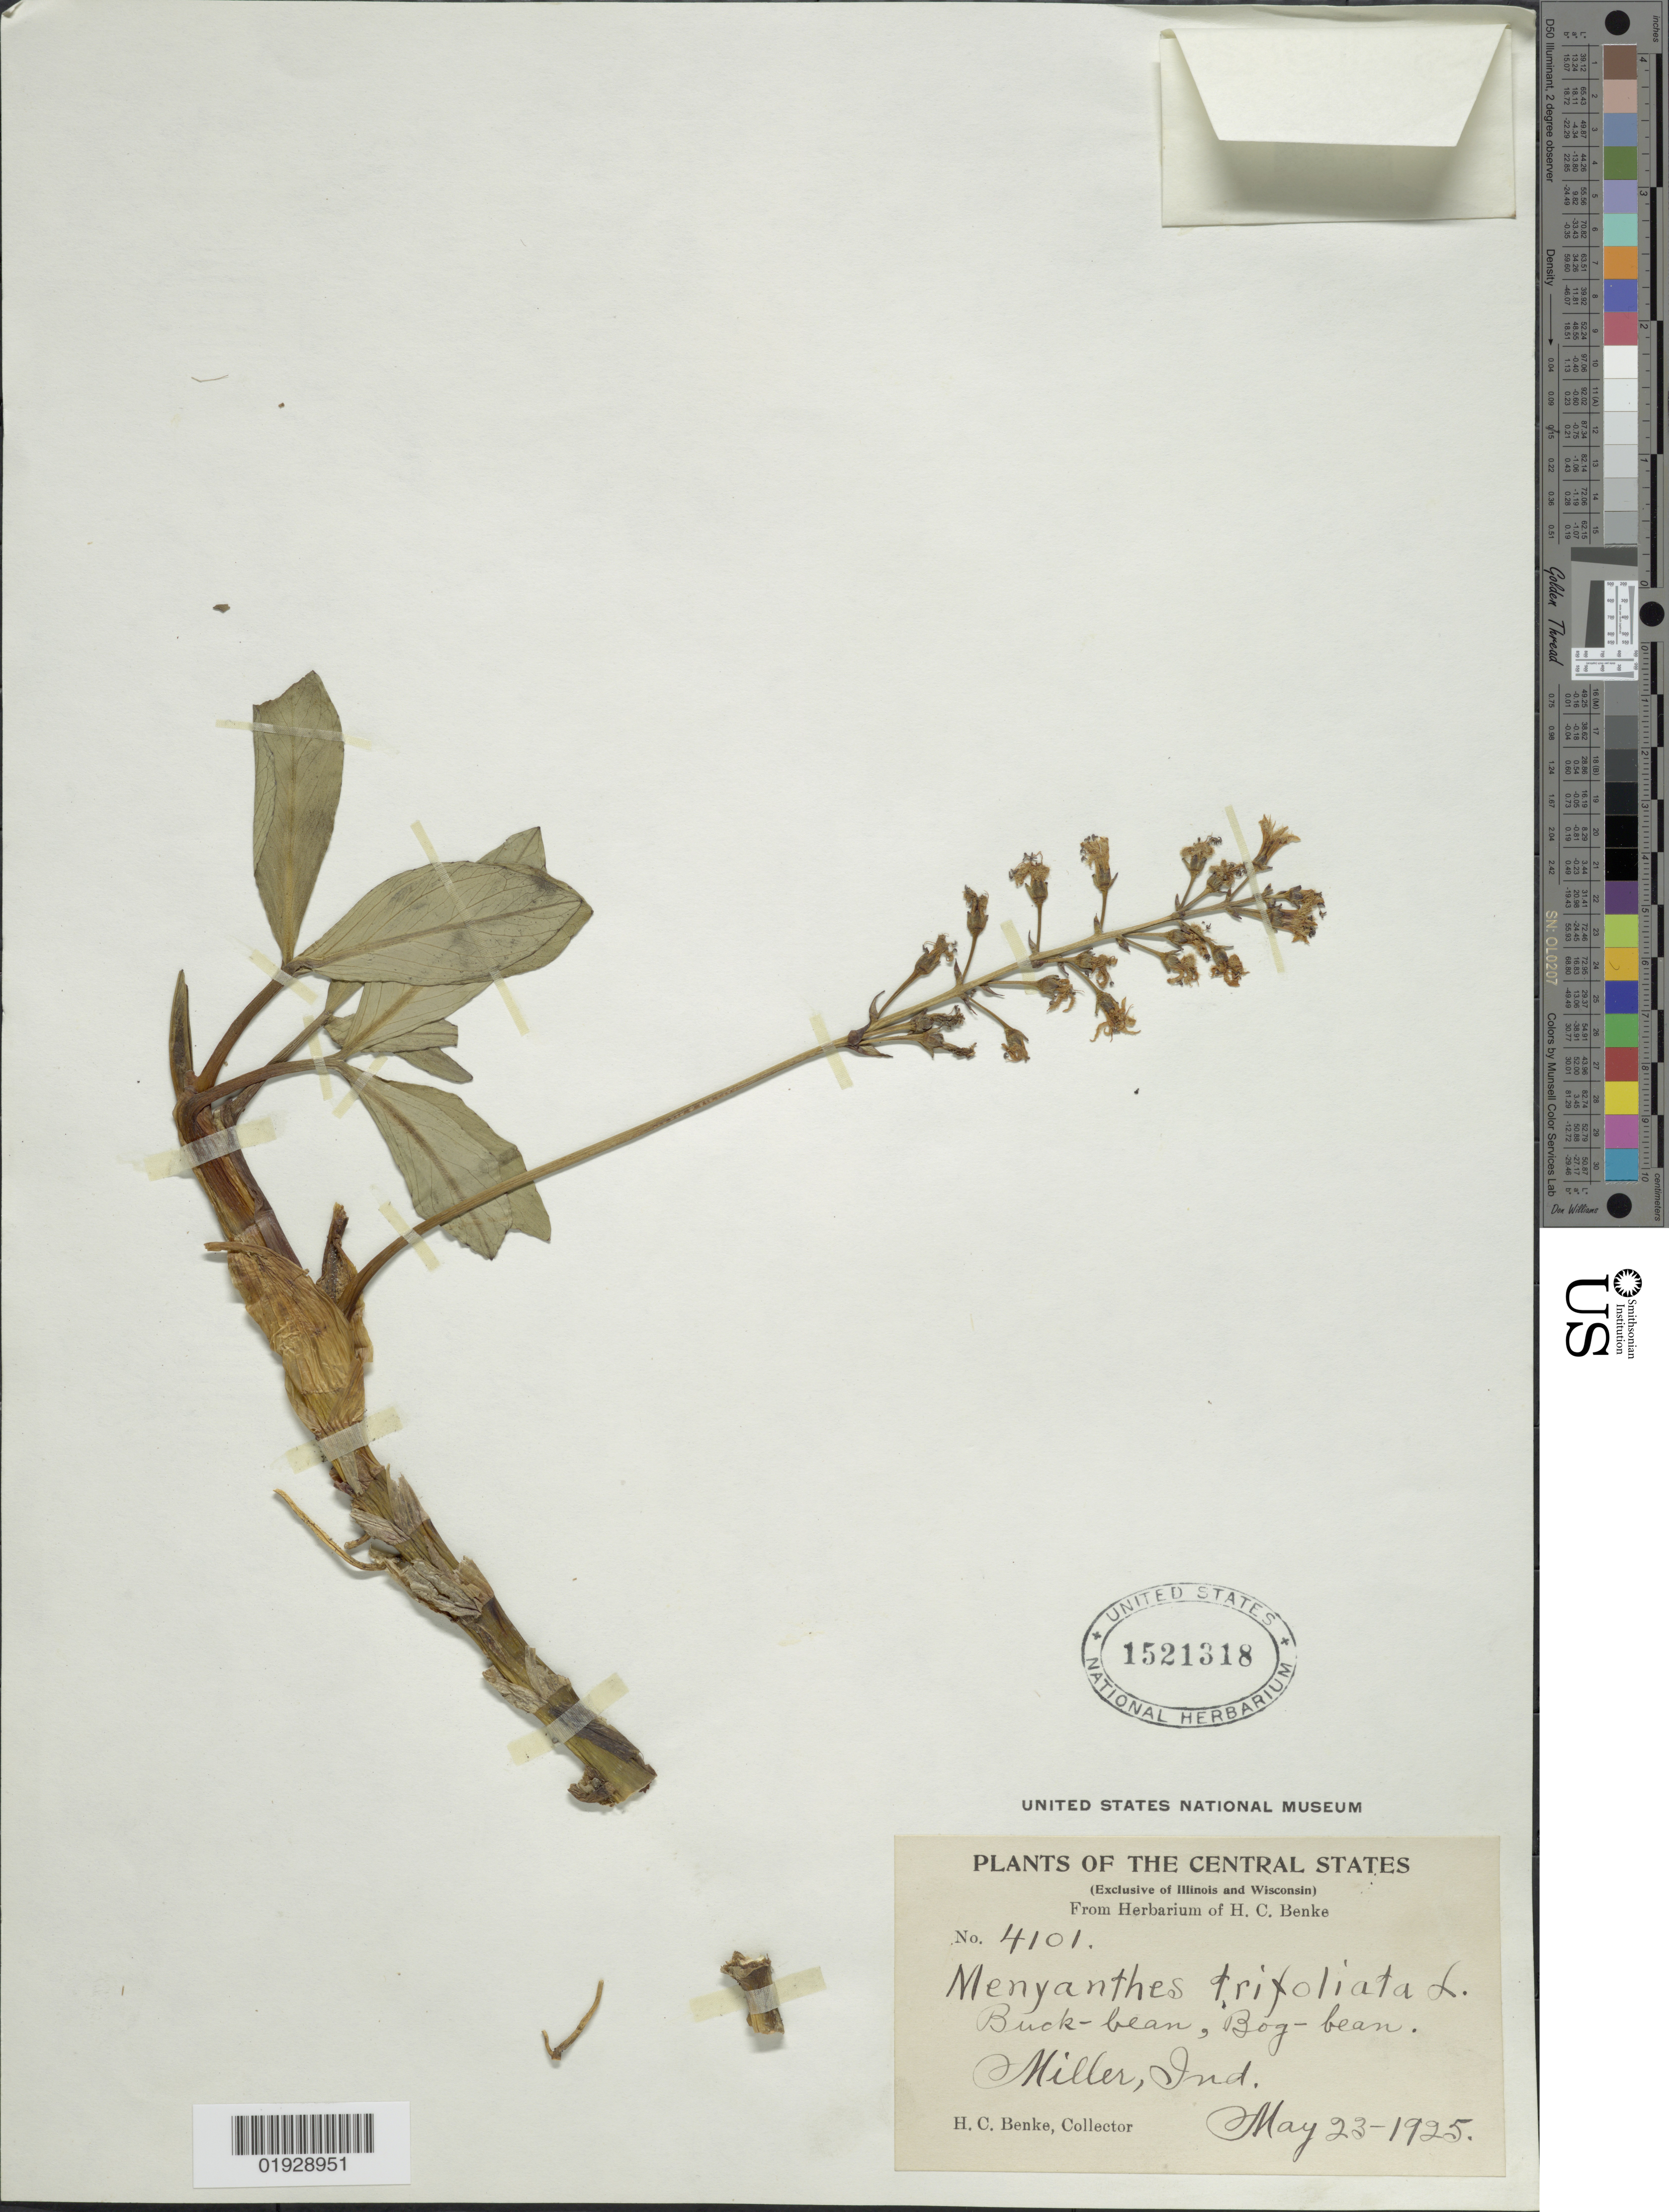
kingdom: Plantae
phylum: Tracheophyta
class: Magnoliopsida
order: Asterales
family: Menyanthaceae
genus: Menyanthes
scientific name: Menyanthes trifoliata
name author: L.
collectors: H. Benke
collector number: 4101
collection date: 1925-05-23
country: United States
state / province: Indiana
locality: Central States, Buck-bean, Bog-bean, Miller, Ind.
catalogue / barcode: US 1521318